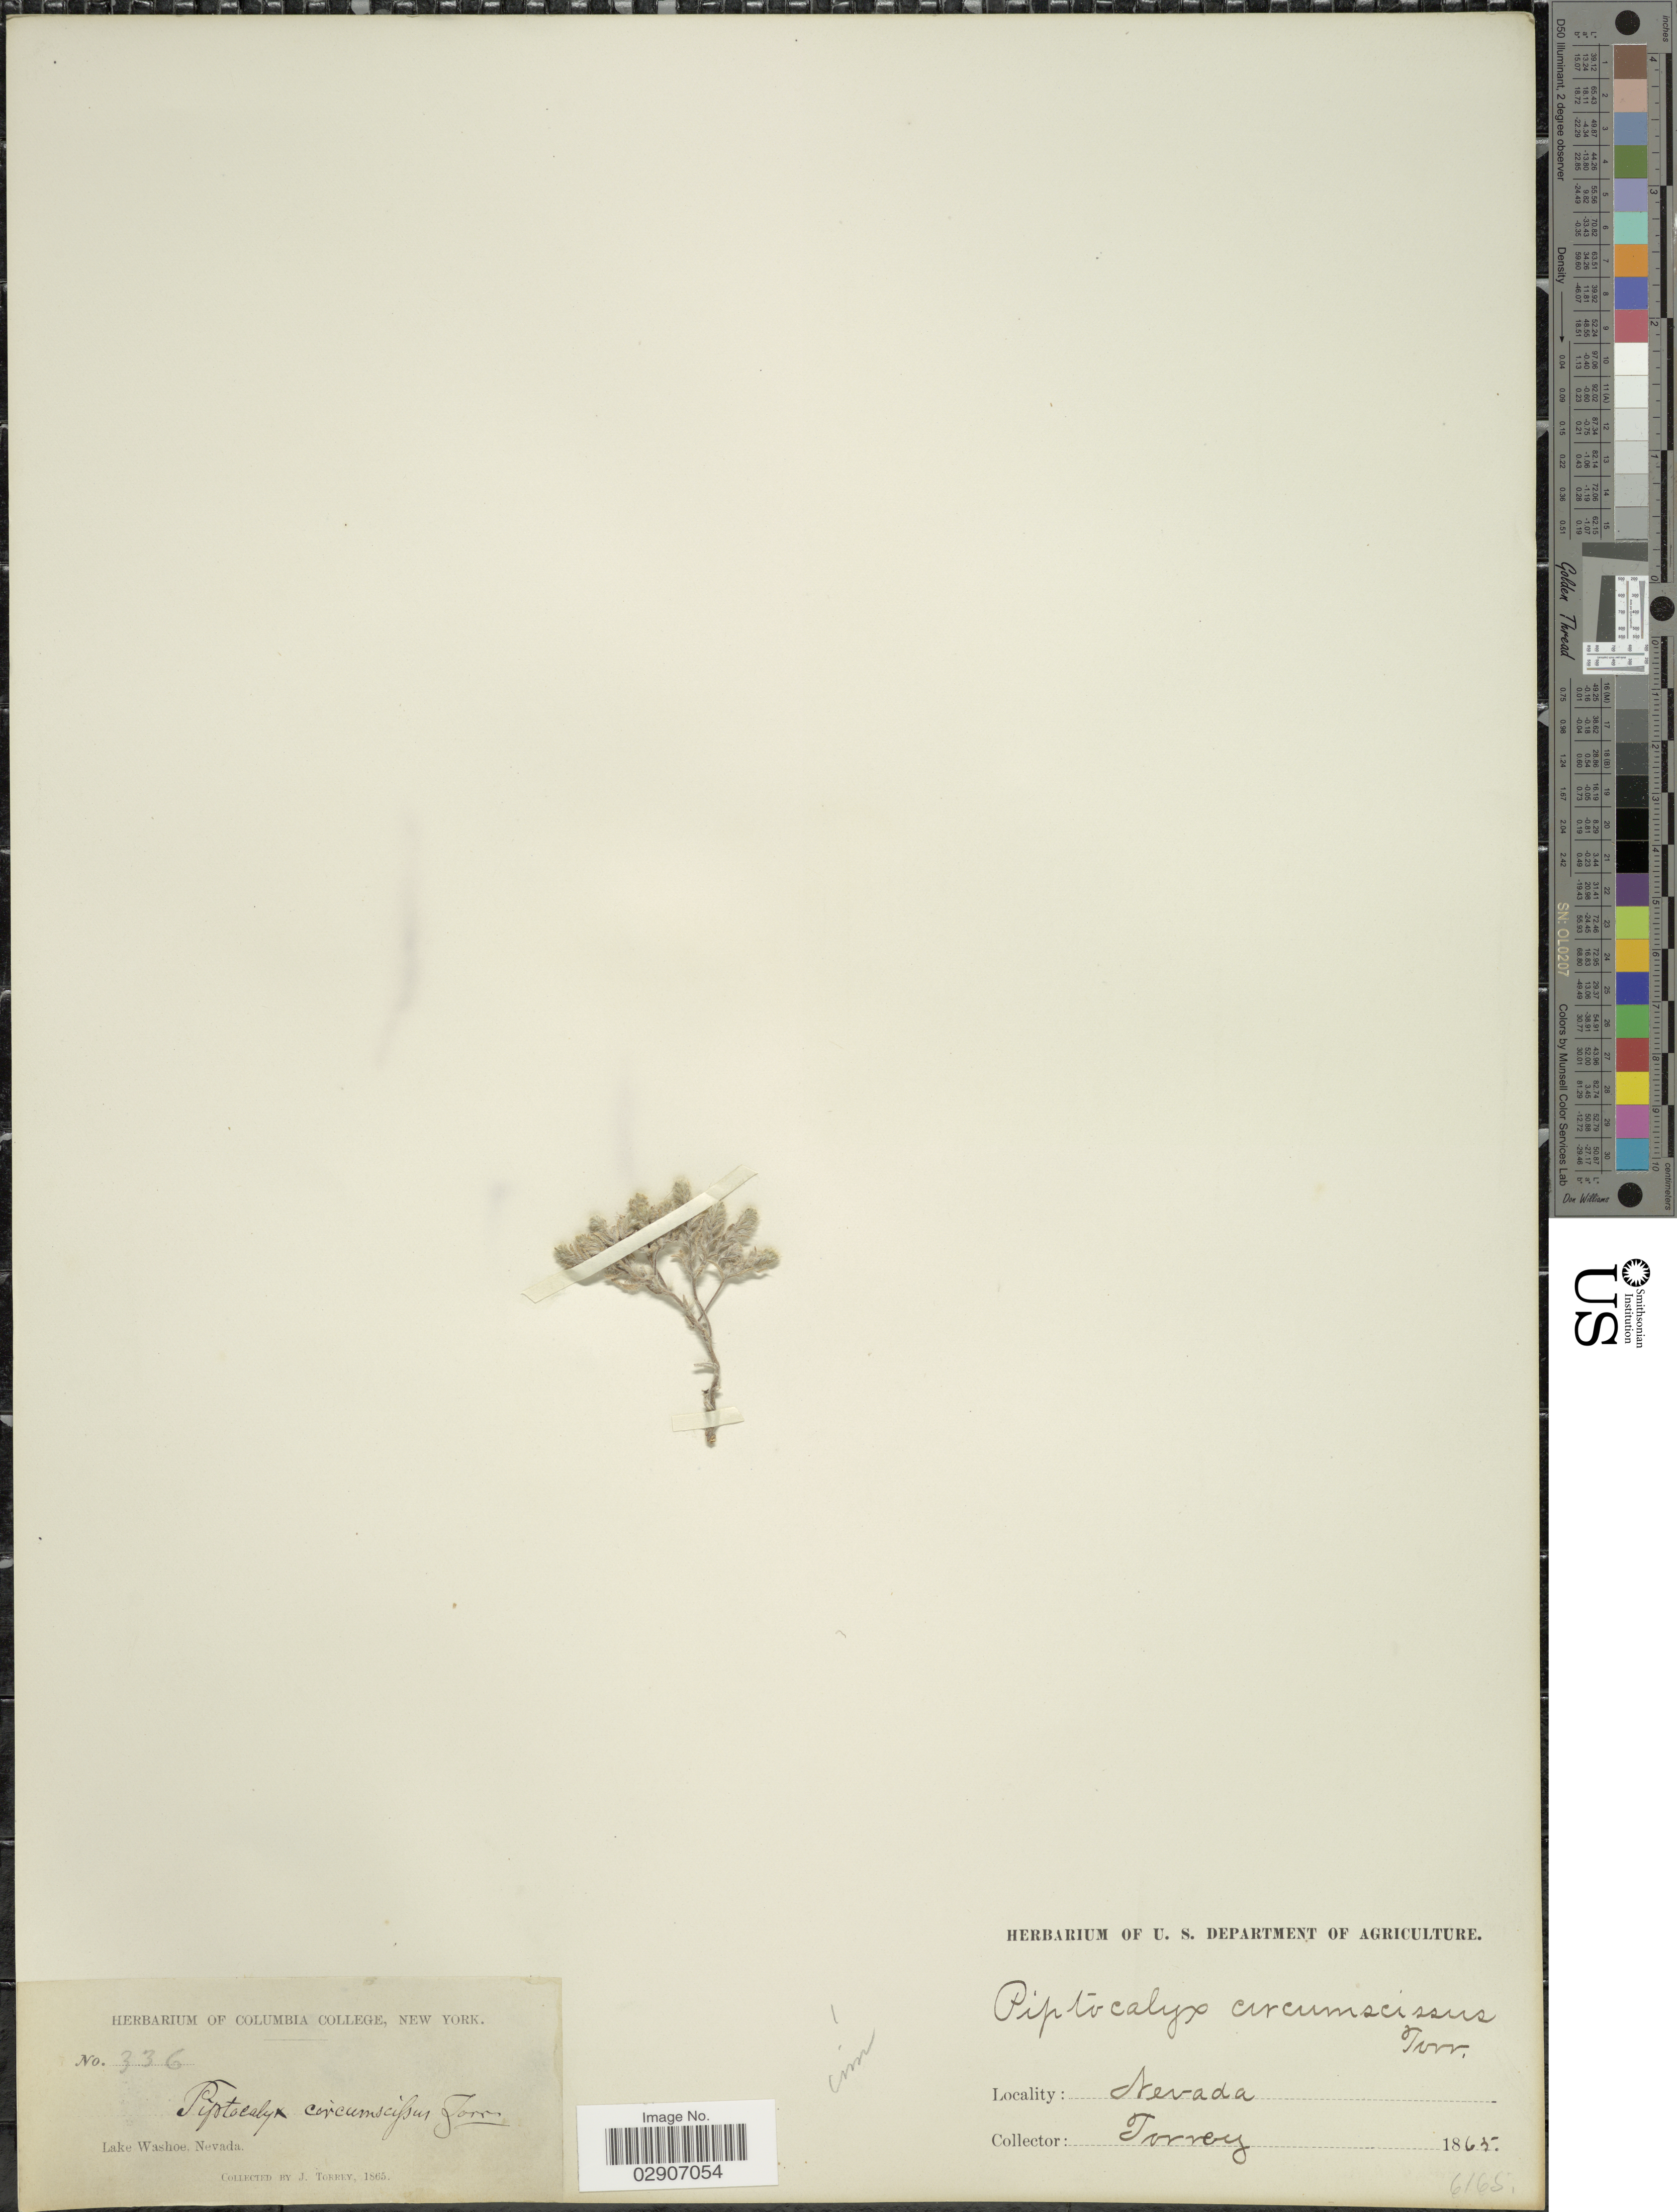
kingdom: Plantae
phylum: Tracheophyta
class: Magnoliopsida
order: Boraginales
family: Boraginaceae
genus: Cryptantha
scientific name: Cryptantha circumscissa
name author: (Hook. & Arn.) I.M. Johnst.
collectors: J. Torrey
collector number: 336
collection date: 1865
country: United States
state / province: Nevada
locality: Lake Washoe.